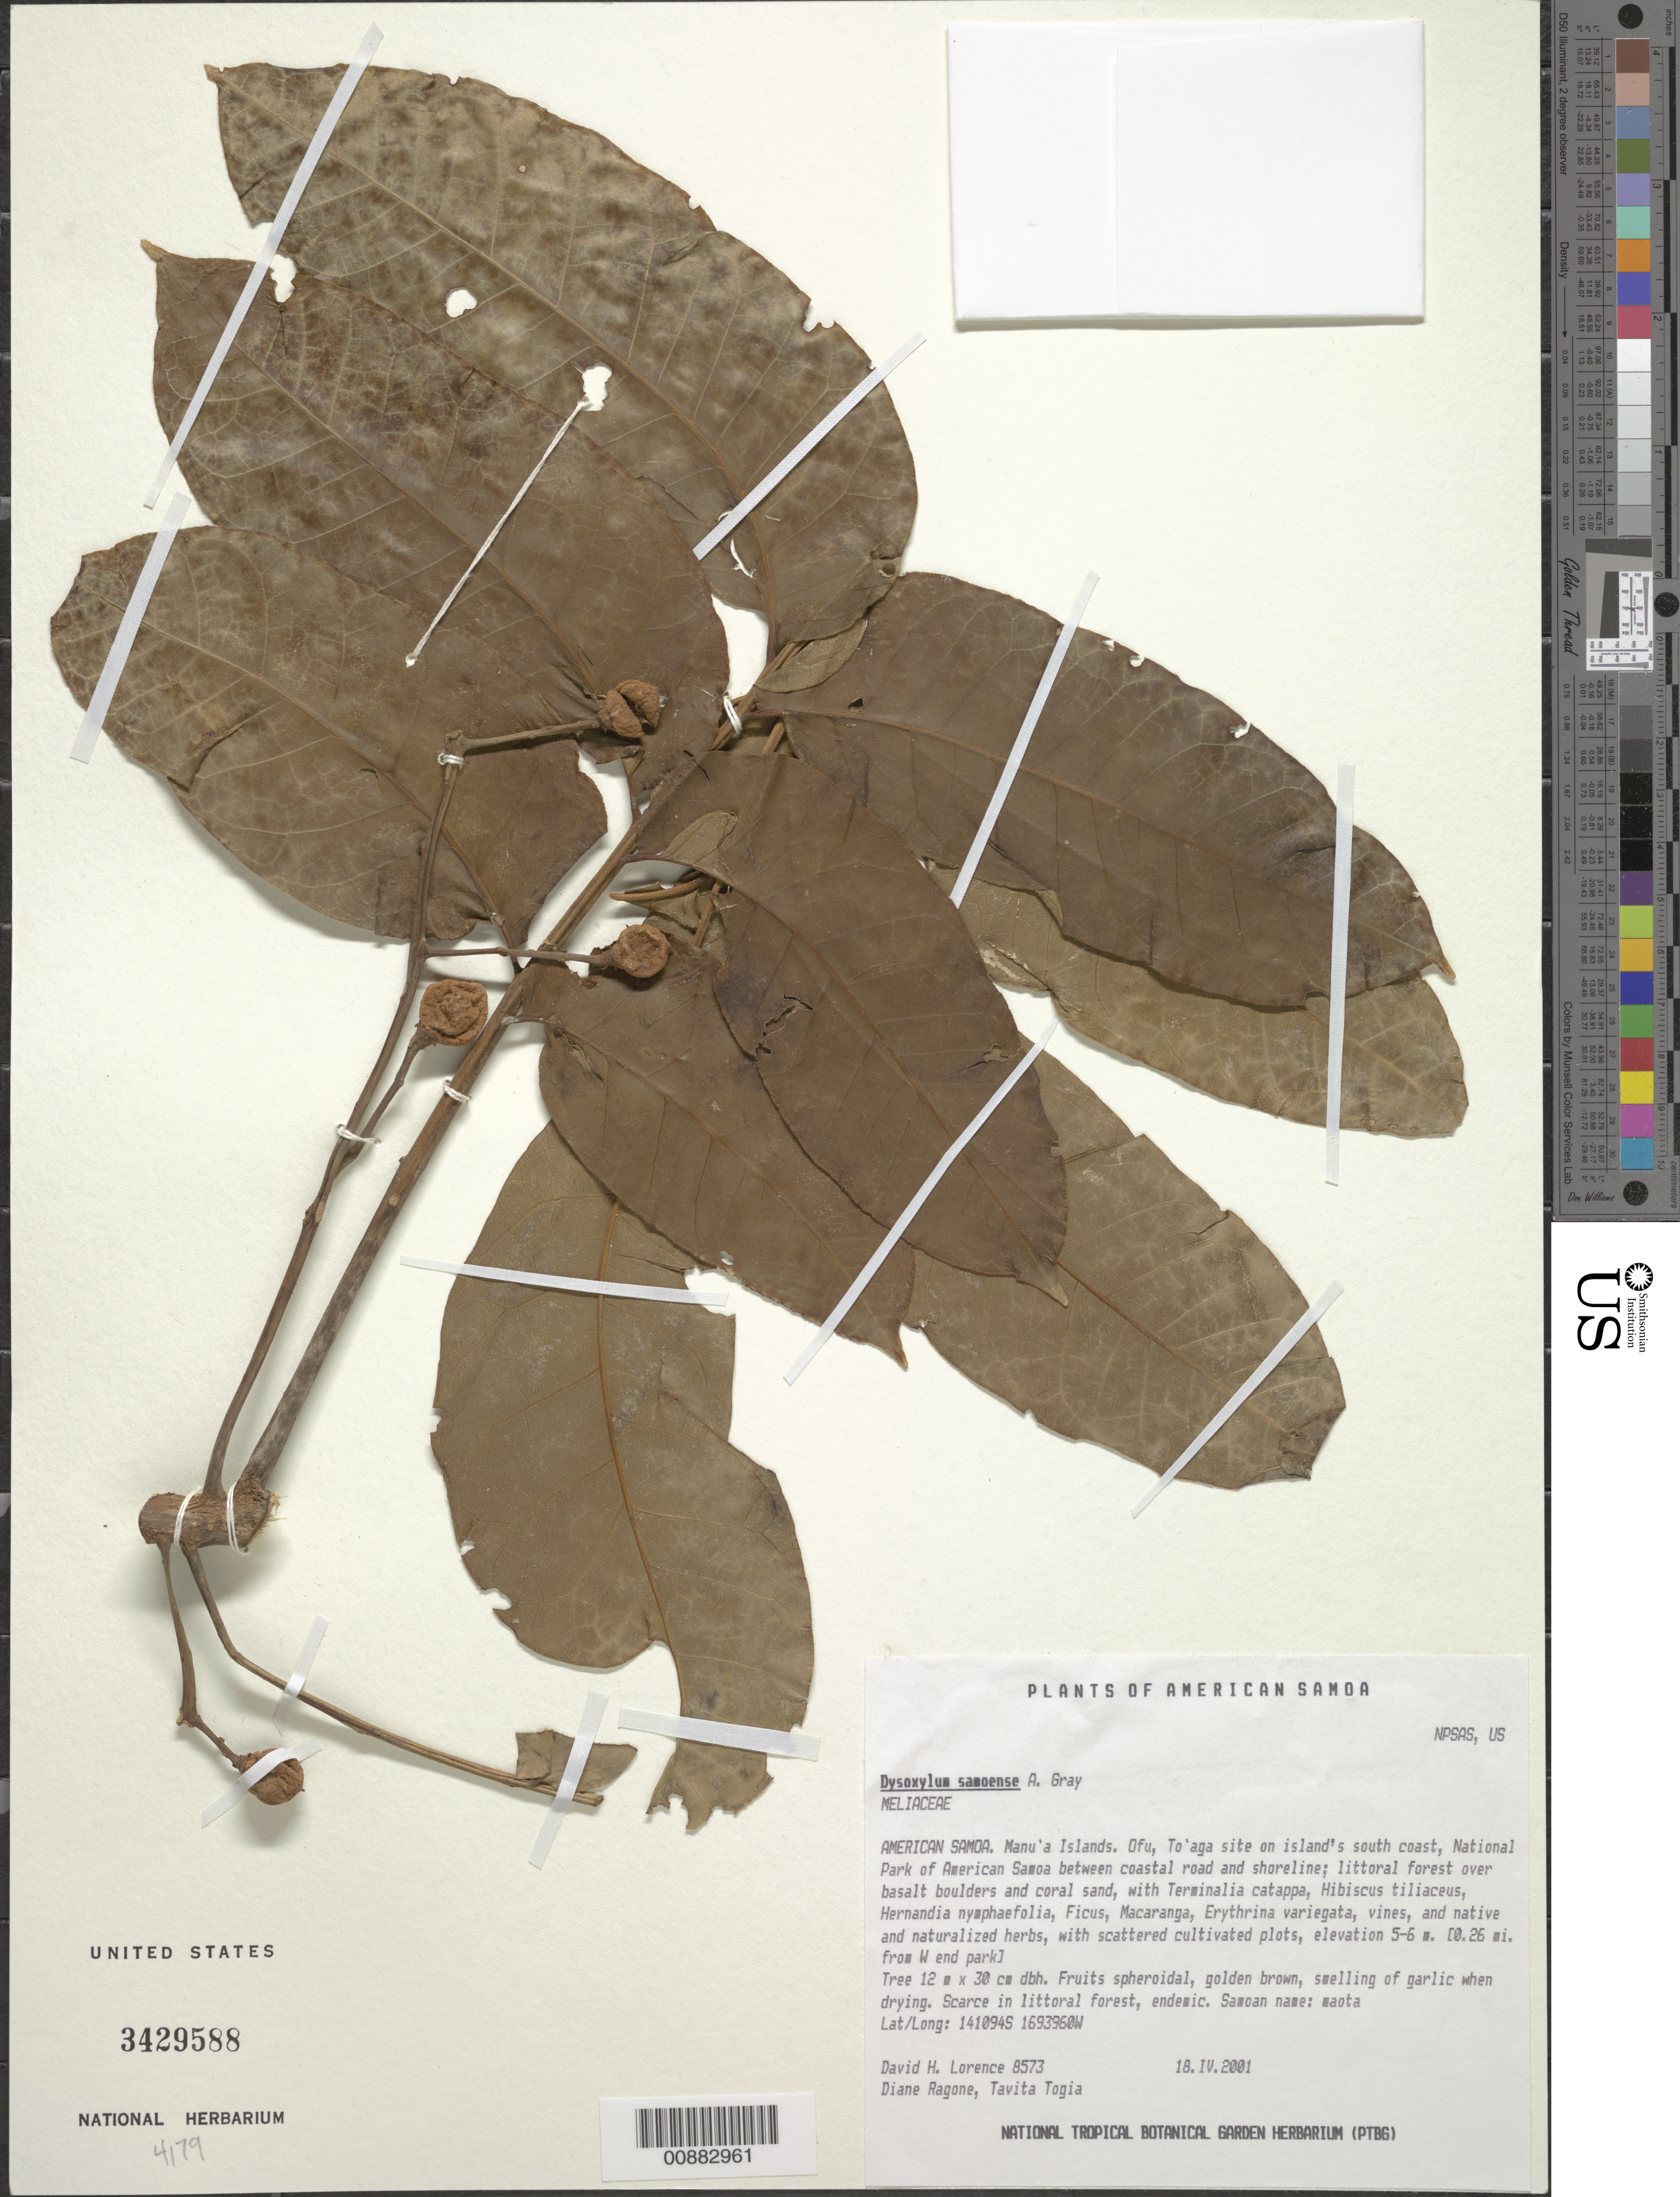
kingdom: Plantae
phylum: Tracheophyta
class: Magnoliopsida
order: Sapindales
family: Meliaceae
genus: Didymocheton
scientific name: Didymocheton alliaceus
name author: (G. Forst.) Mabb.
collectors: D. Lorence, D. Ragone & T. Togia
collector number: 8573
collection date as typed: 18 Apr 2001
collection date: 2001-04-18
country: American Samoa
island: Ofu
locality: Ofu, To'aga site on island's south coast, National Park of American Samoa between coastal road and shoreline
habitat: littoral forest over basalt boulders and coral sand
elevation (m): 5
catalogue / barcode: US 3429588